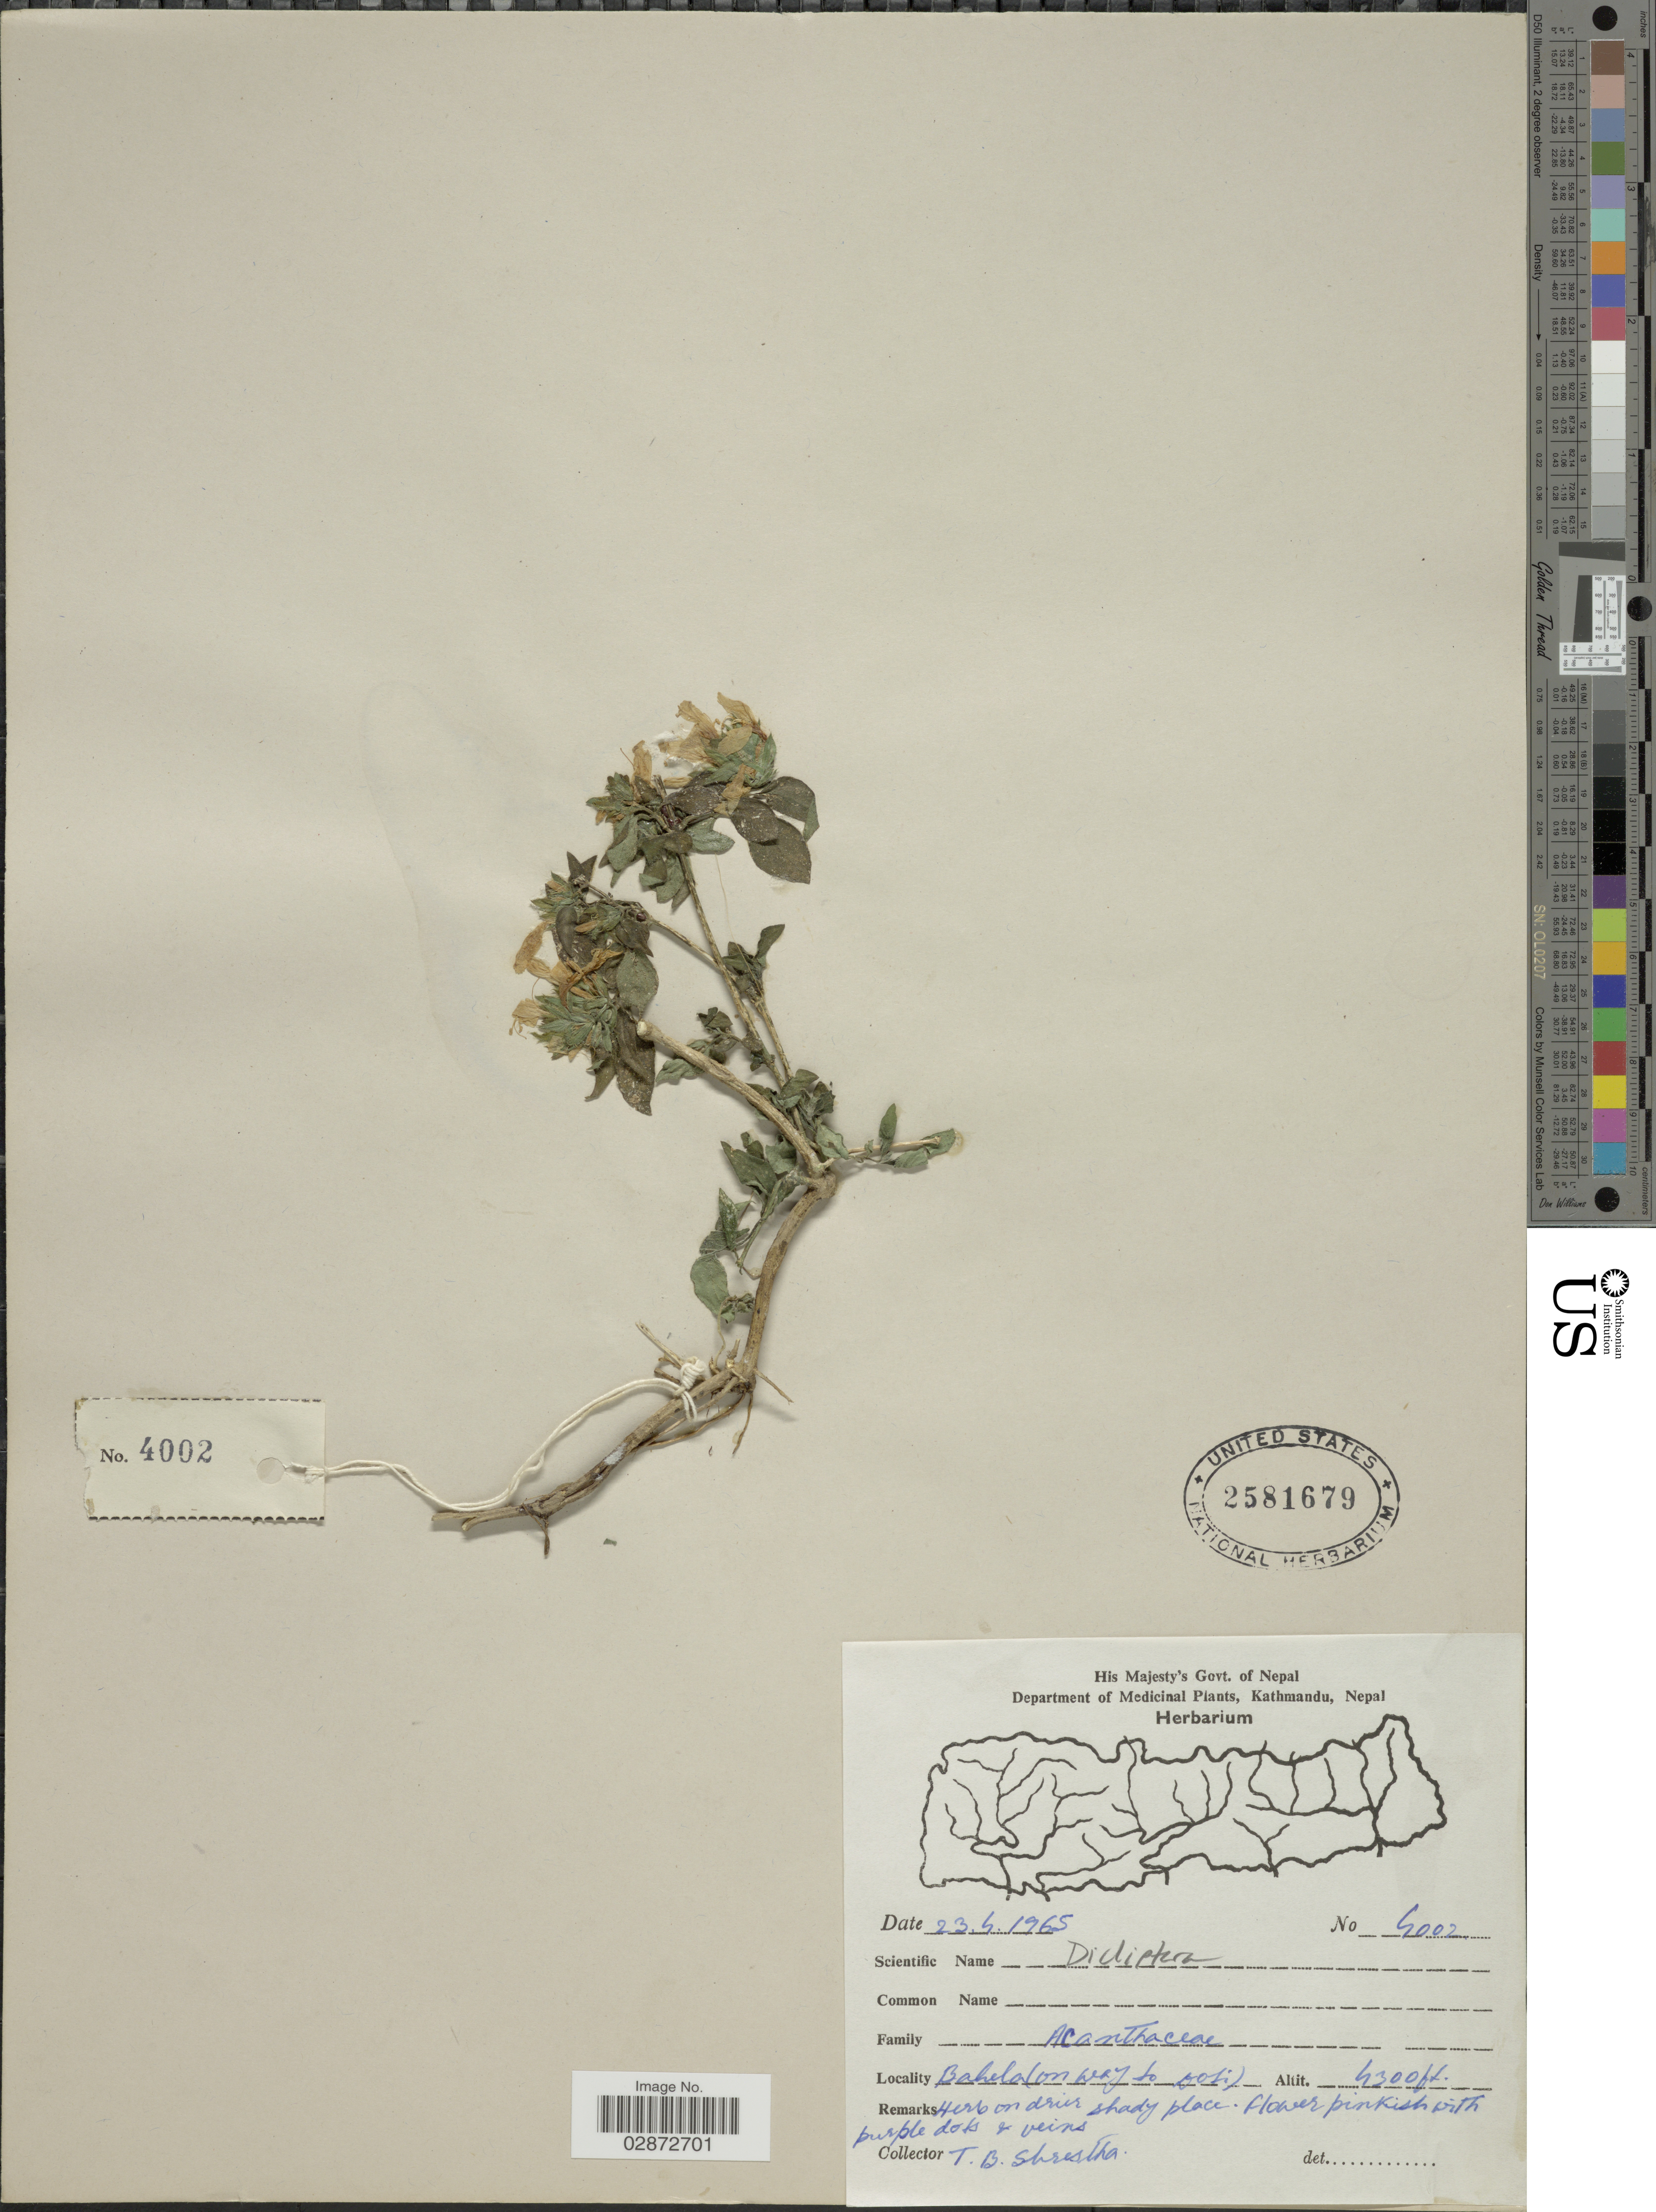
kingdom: Plantae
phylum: Tracheophyta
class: Magnoliopsida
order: Lamiales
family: Acanthaceae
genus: Dicliptera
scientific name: Dicliptera sp.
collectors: T. B. Shrestha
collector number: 4002*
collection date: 1965-04-23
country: Nepal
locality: Bahela (on way to Gobi).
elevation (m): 1311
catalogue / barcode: US 2581679